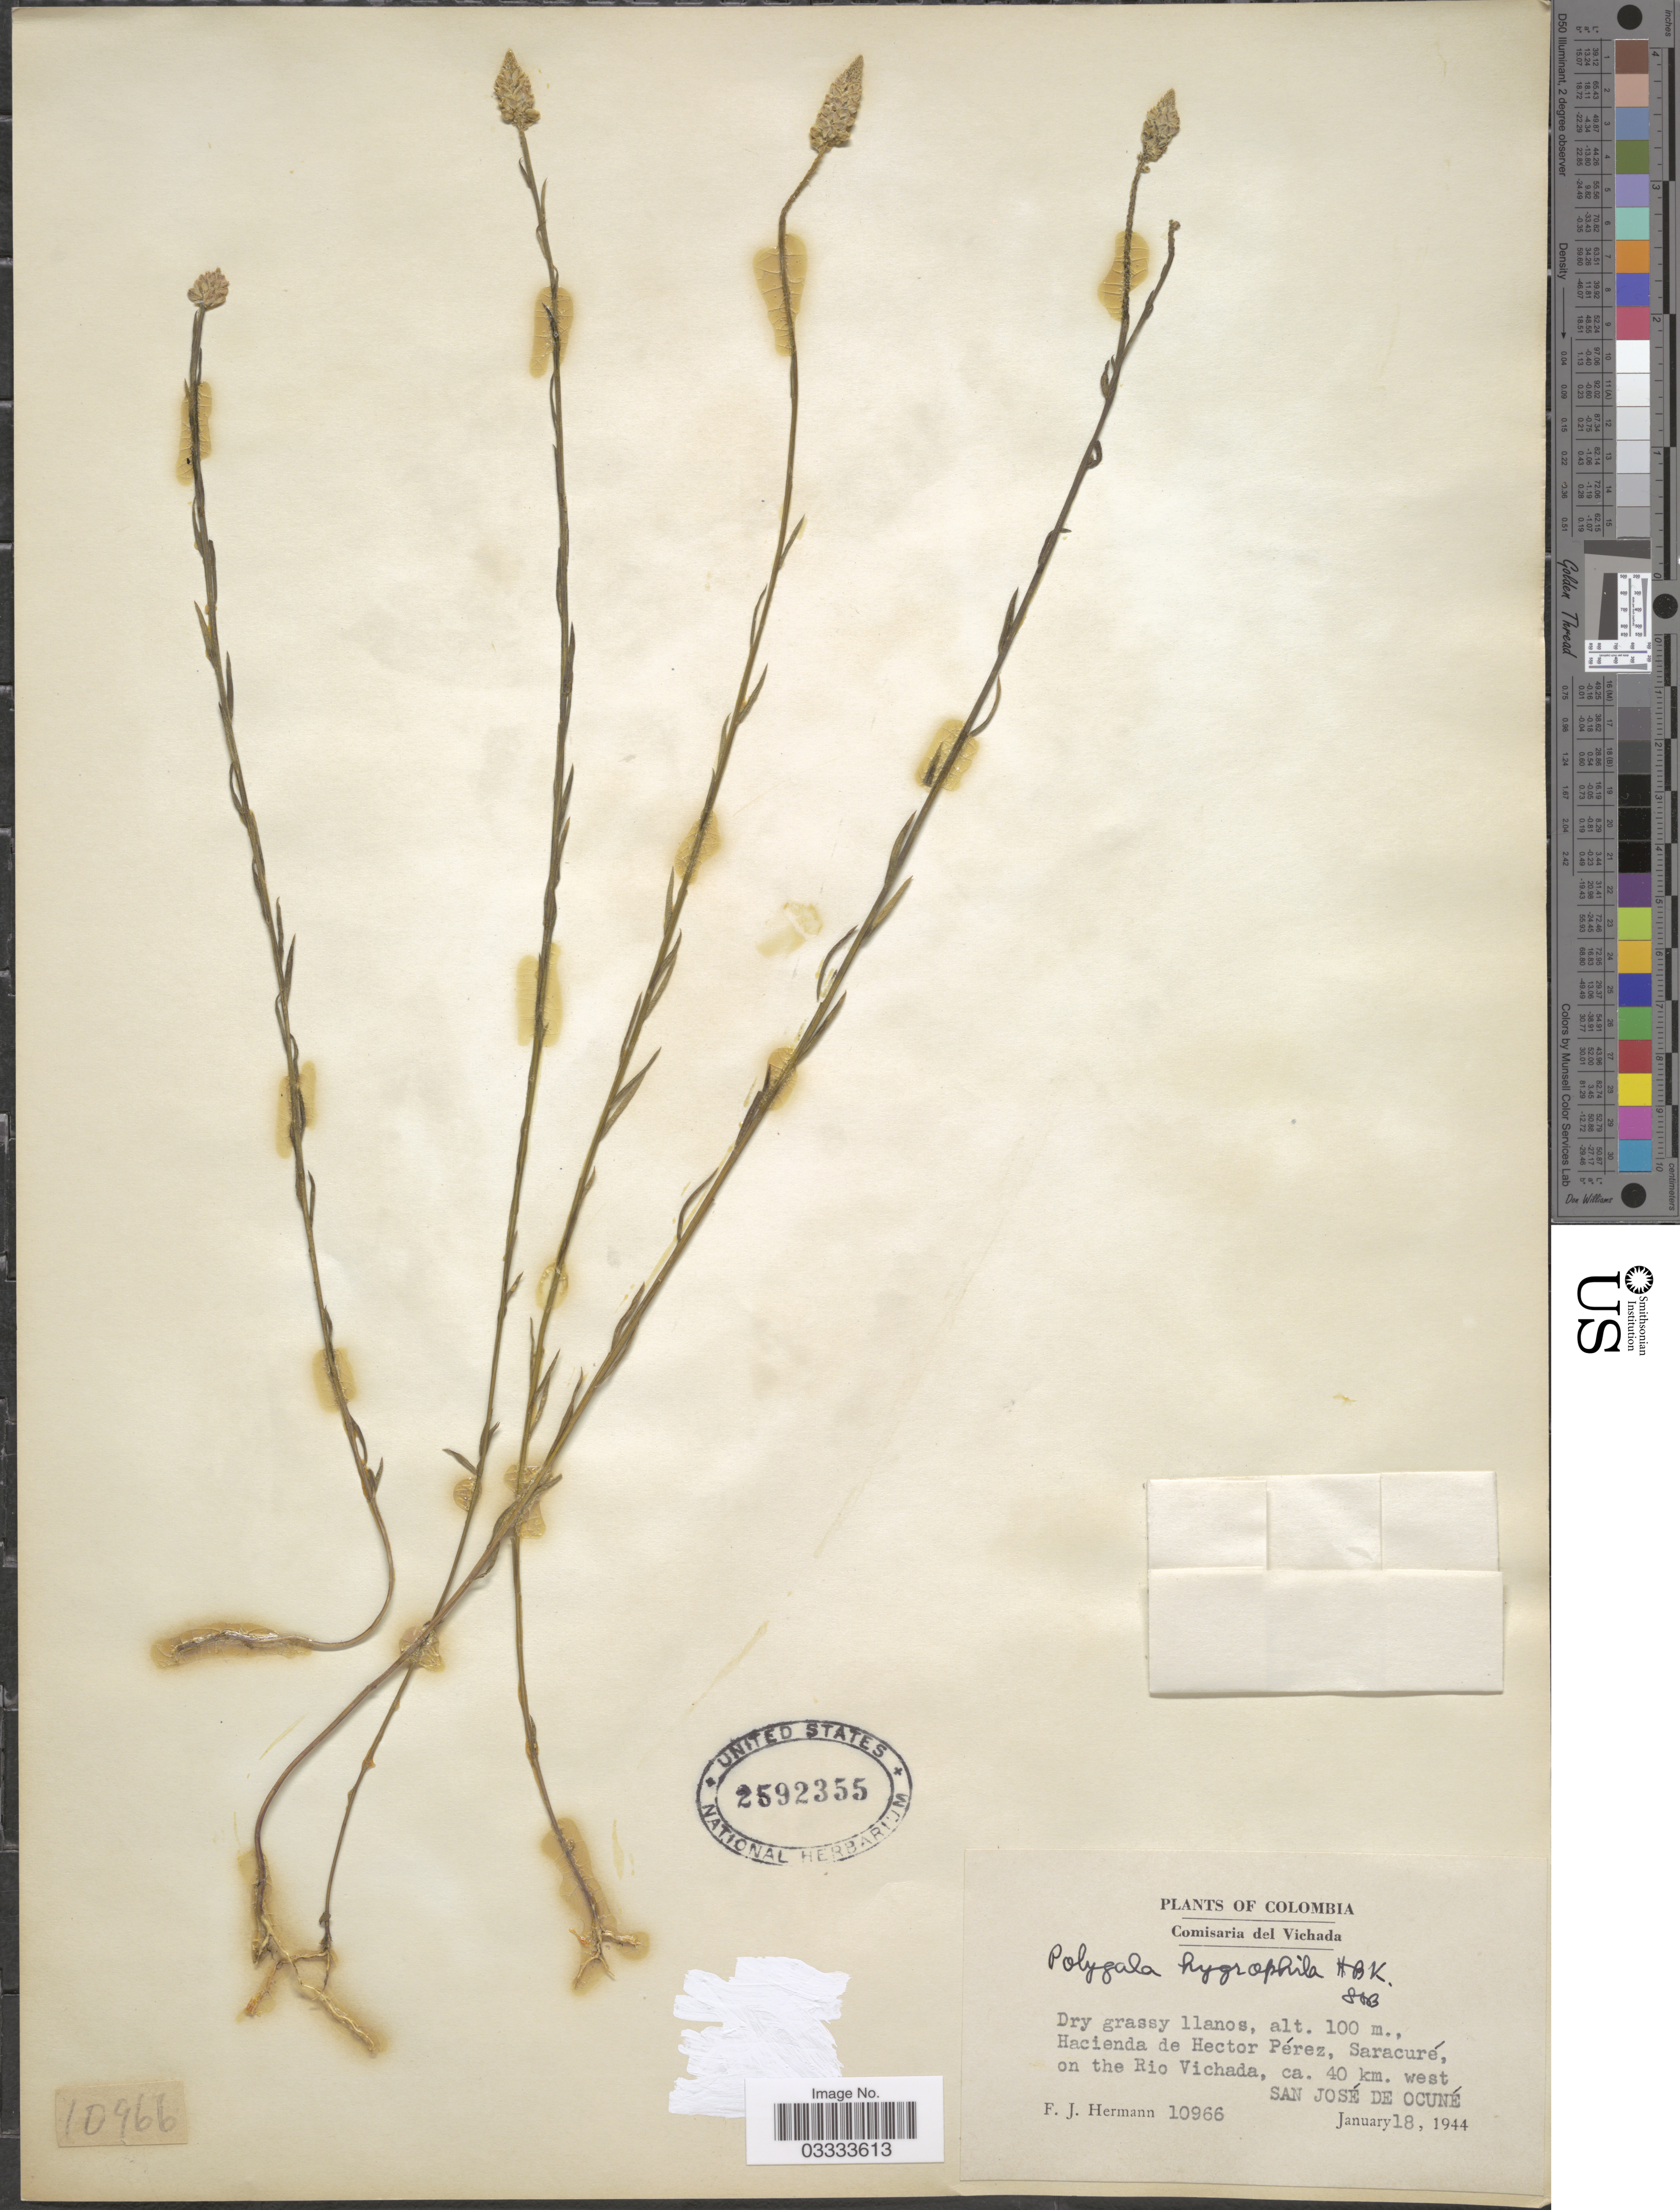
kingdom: Plantae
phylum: Tracheophyta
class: Magnoliopsida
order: Fabales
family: Polygalaceae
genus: Polygala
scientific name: Polygala hygrophila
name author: Kunth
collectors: F. J. Hermann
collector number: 10966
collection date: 1944-01-18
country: Colombia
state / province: Vichada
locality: Comisaria del Vichada. Hacienda de Hector Pérez, Saracuré, on the Rio Vichada, ca. 40 km. west San José de Ocuné.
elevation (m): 100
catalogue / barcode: US 2592355